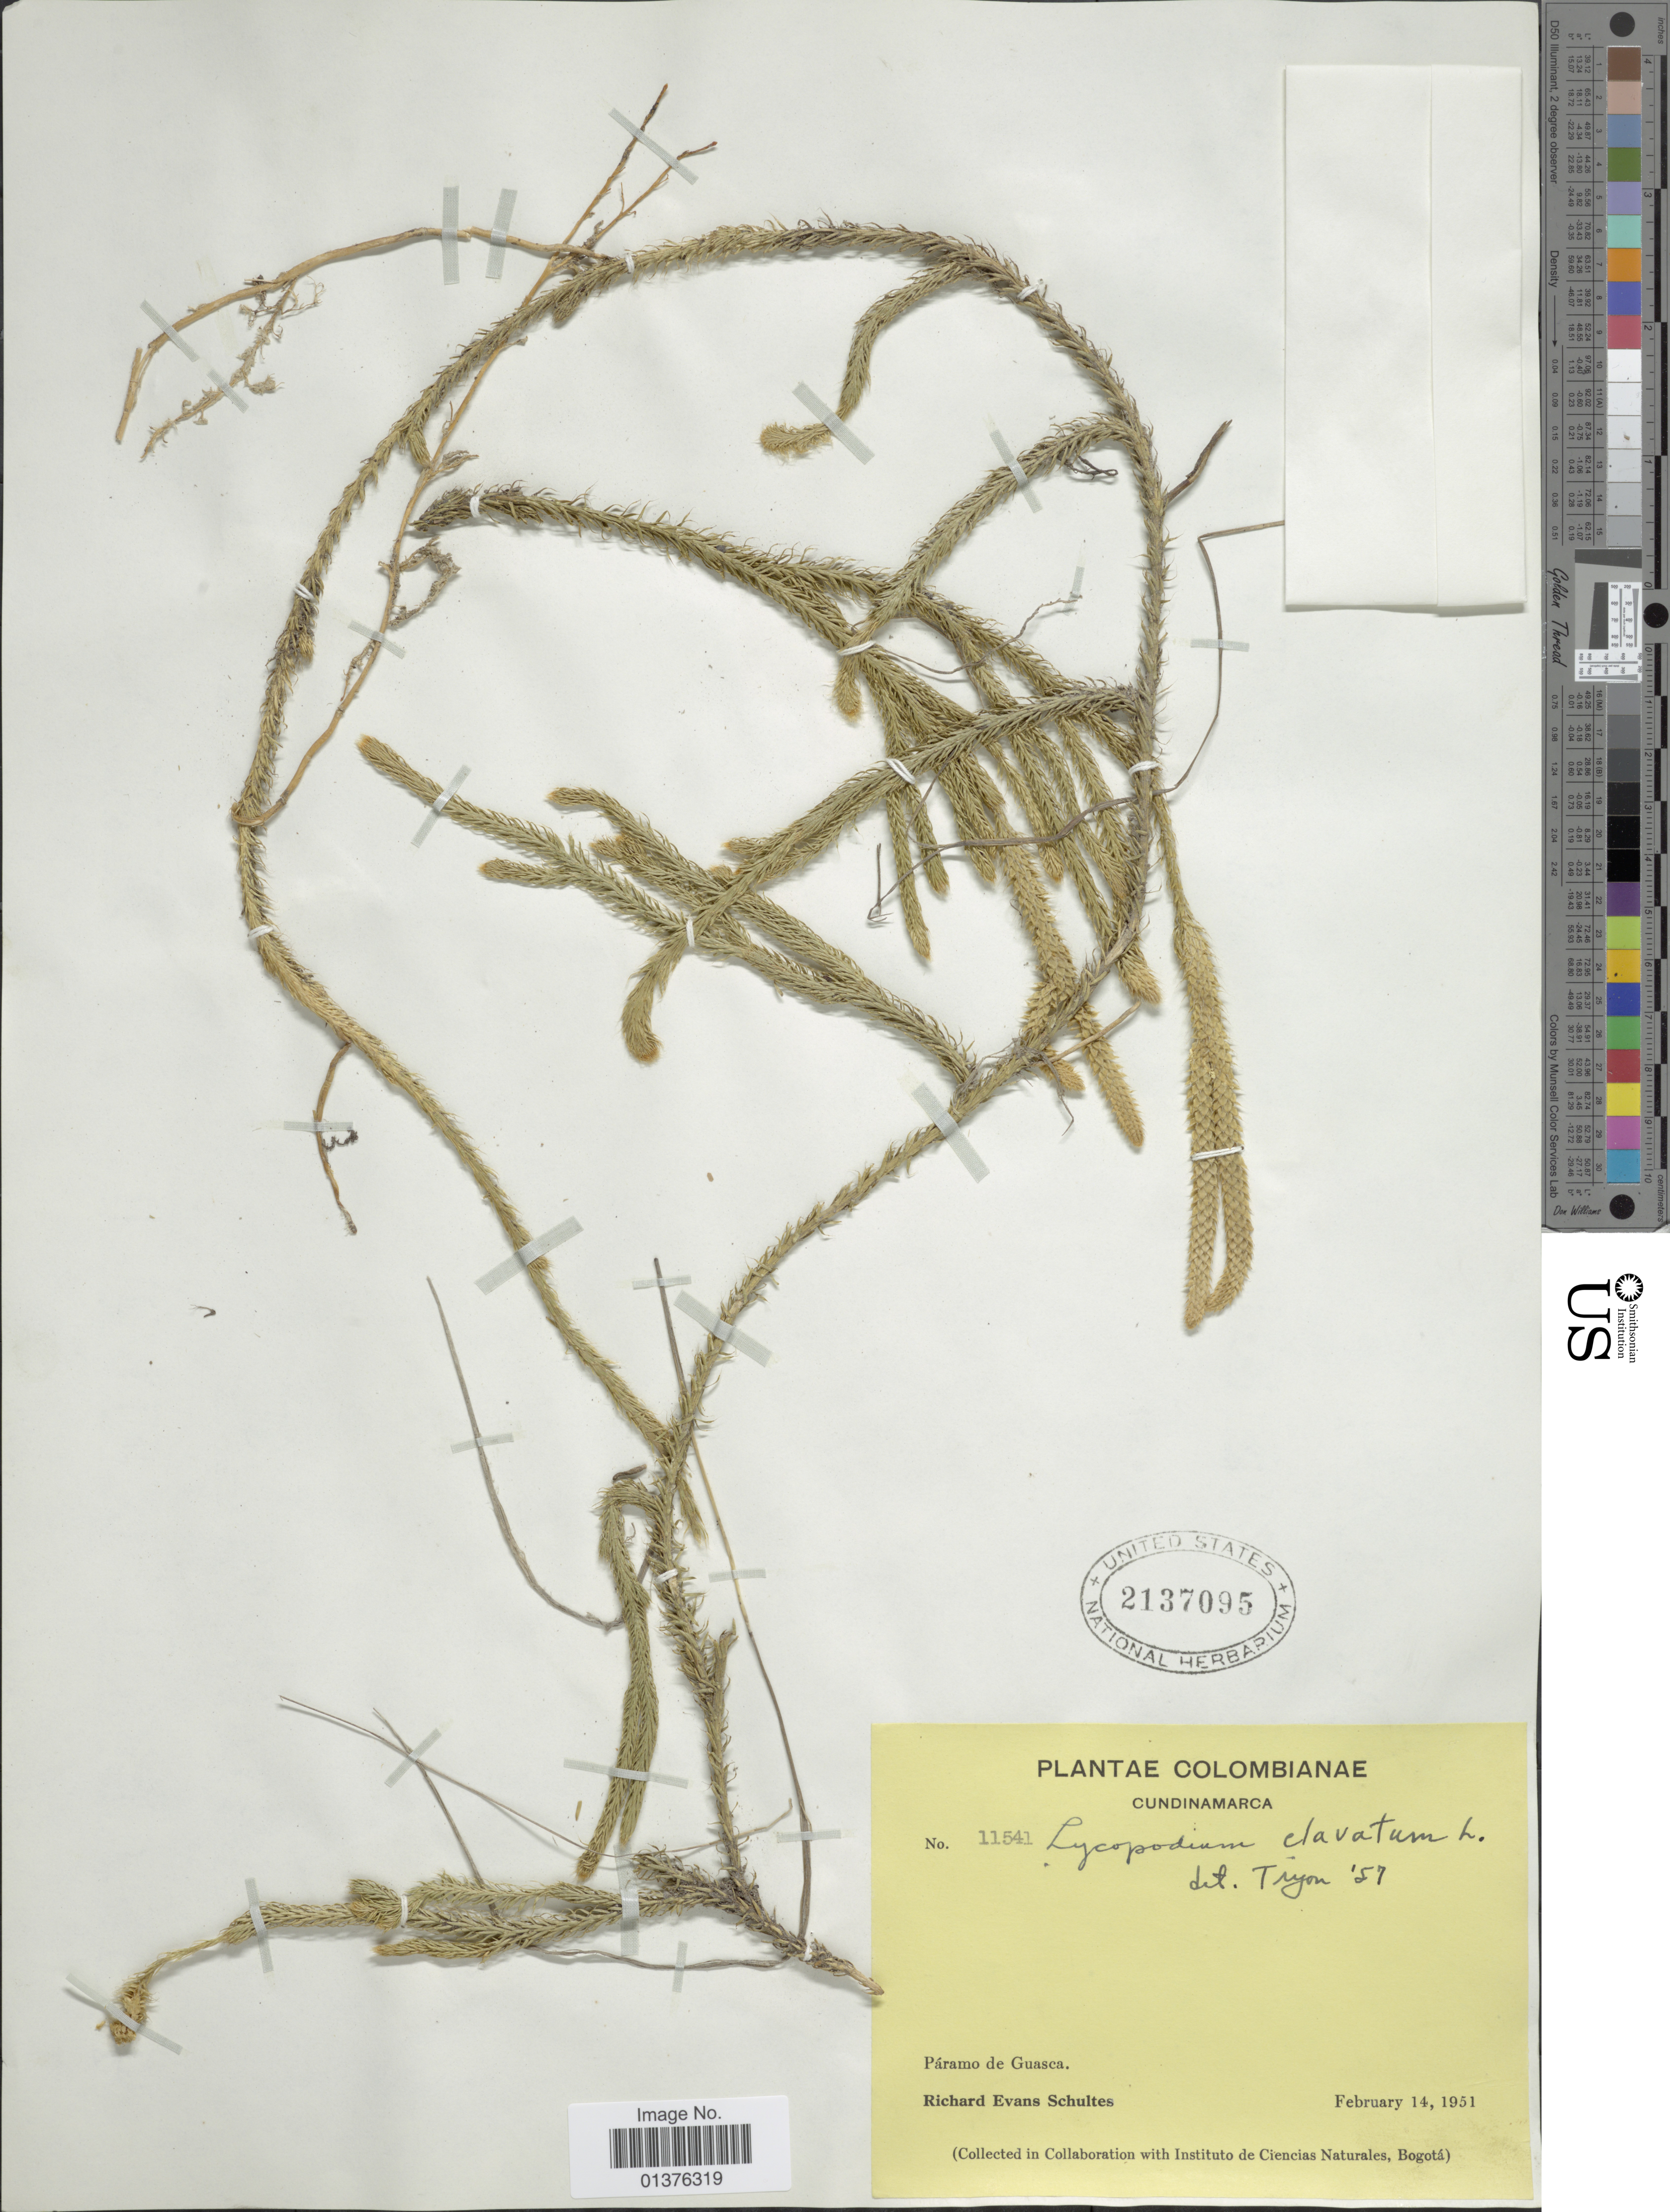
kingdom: Plantae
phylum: Tracheophyta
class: Lycopodiopsida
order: Lycopodiales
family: Lycopodiaceae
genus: Lycopodium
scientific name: Lycopodium clavatum subsp. contiguum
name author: (Klotzsch) B. Øllg.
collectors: R. E. Schultes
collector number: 11541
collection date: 1951-02-14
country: Colombia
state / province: Cundinamarca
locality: Páramo de Guasca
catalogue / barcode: US 2137095